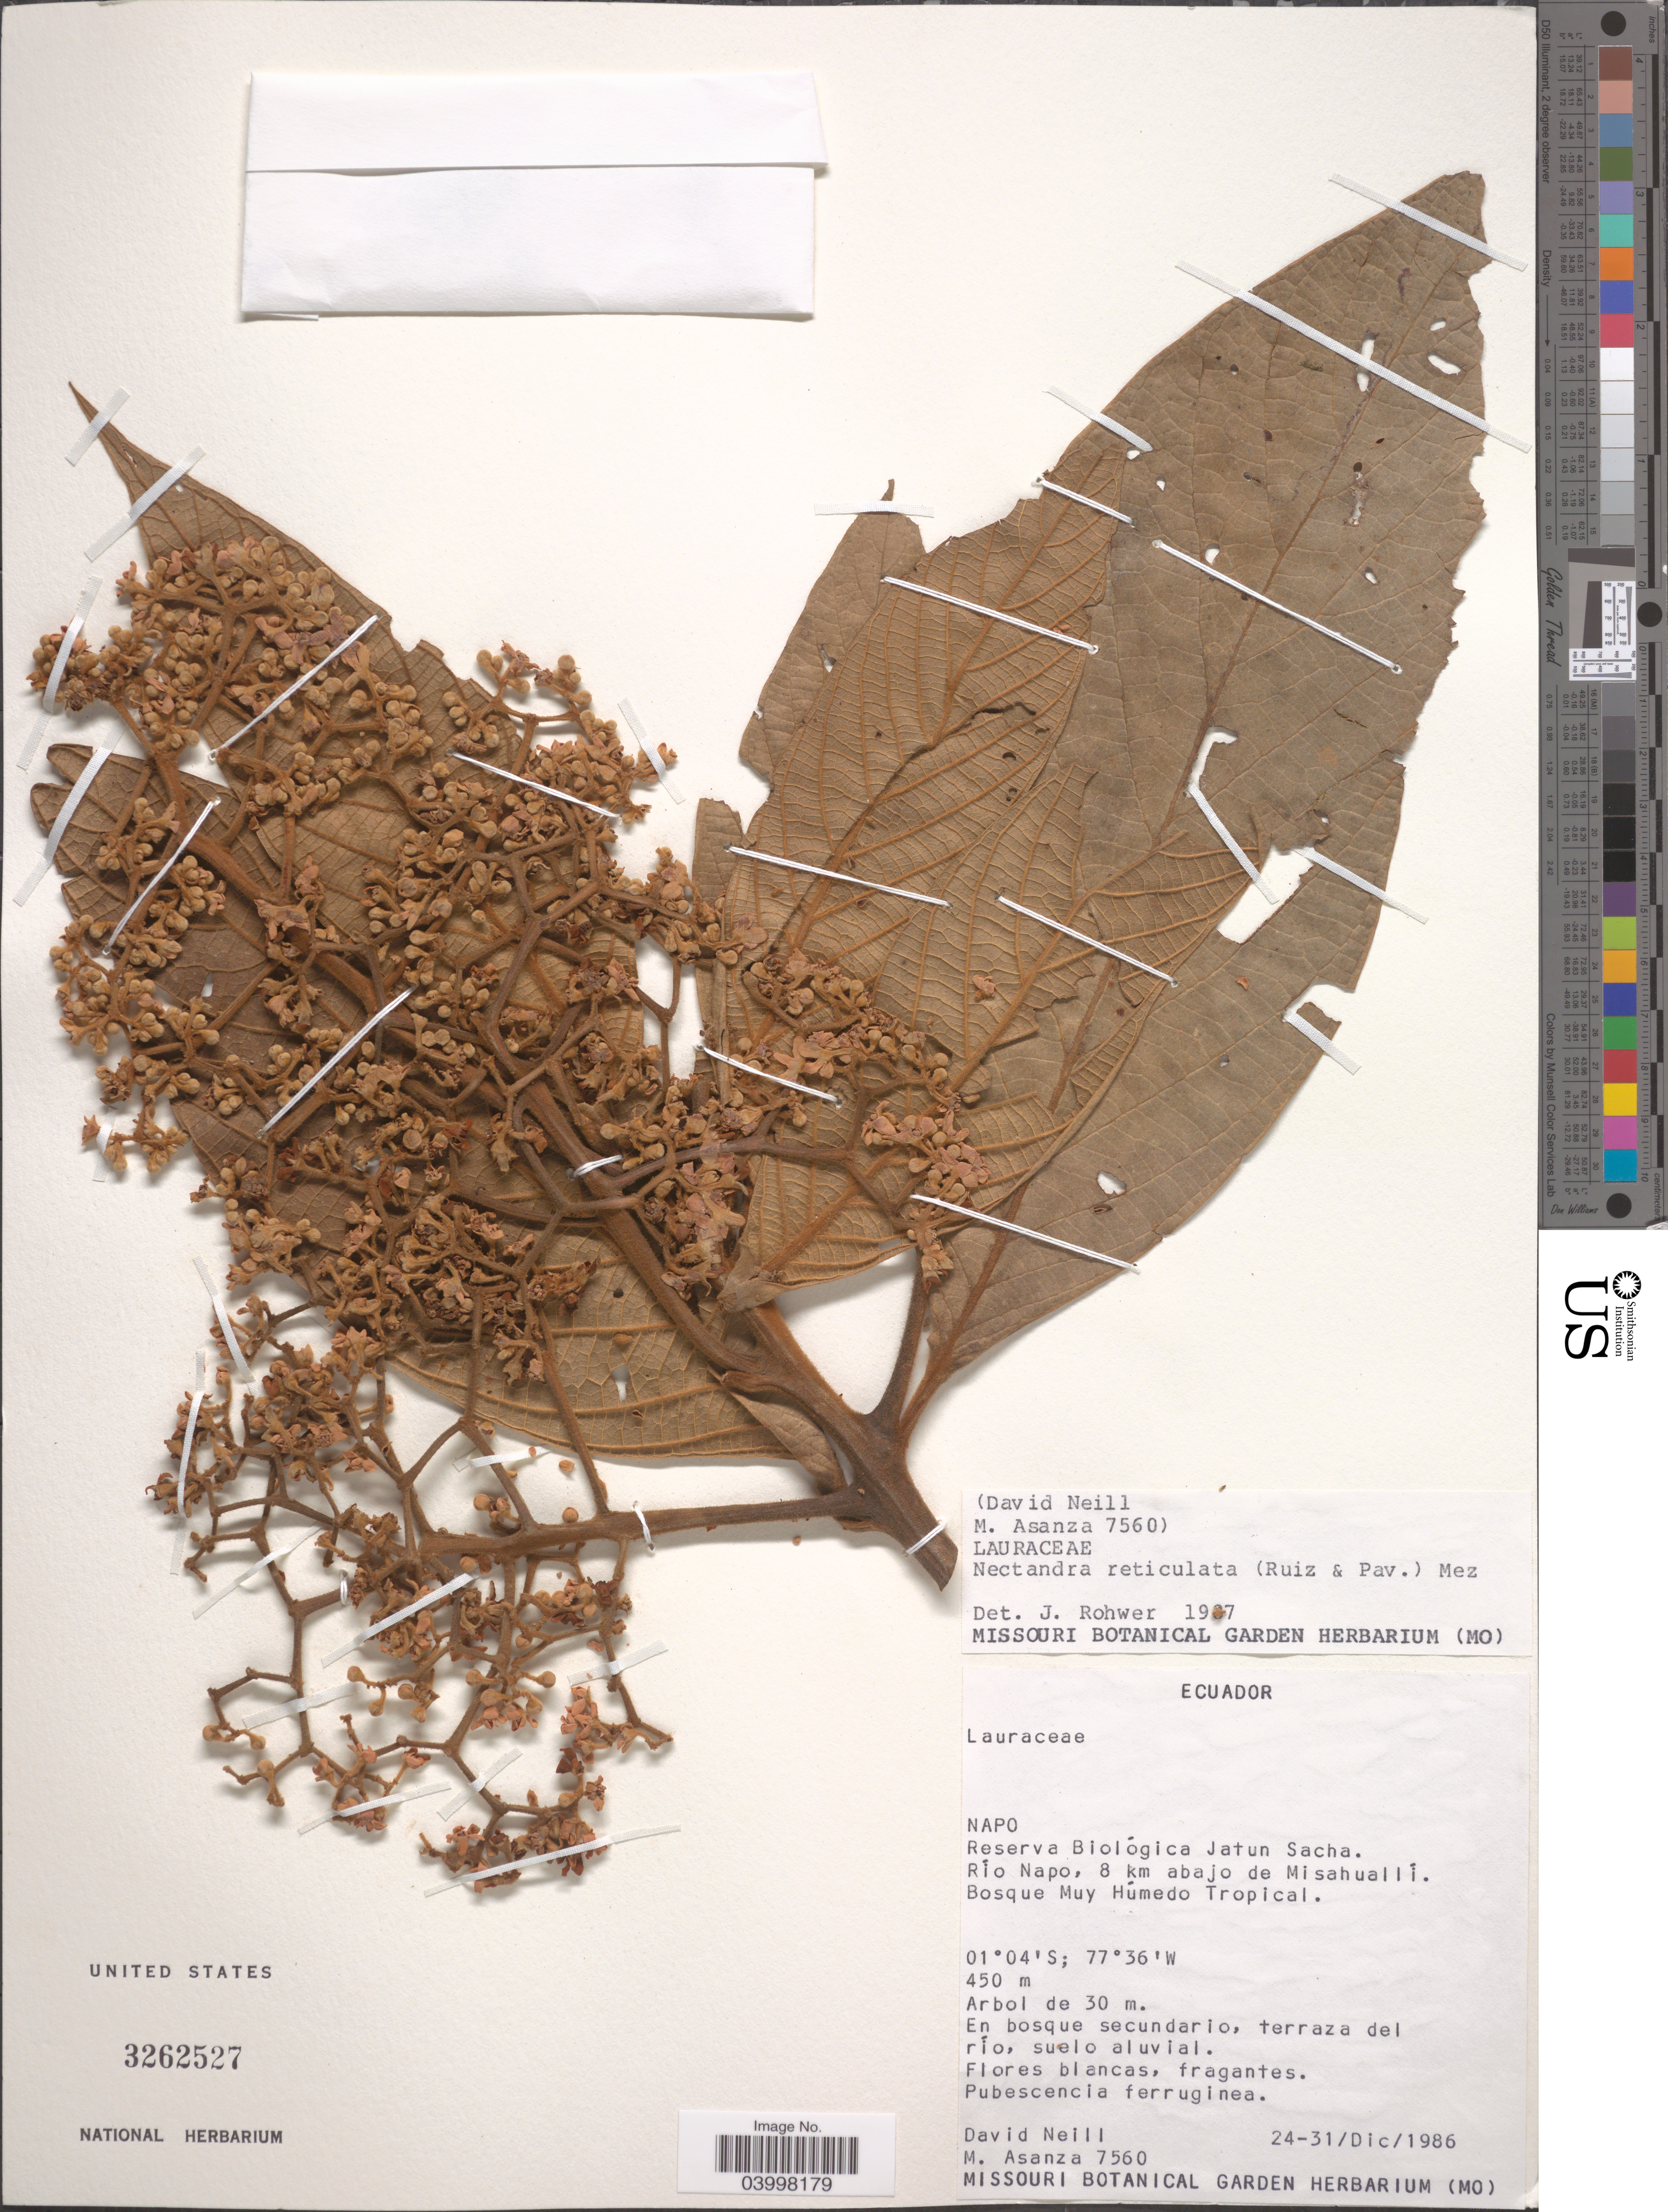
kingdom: Plantae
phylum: Tracheophyta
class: Magnoliopsida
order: Laurales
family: Lauraceae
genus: Nectandra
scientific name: Nectandra reticulata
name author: (Ruiz & Pav.) Mez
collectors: D. Neill & M. Asanza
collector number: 7560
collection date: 1986-12-24/1986-12-31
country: Ecuador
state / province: Napo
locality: Reserva Biológica Jatun Sacha. Río Napo, 8 km abajo de Misahuallí. Bosque Muy Húmedo Tropical.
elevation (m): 450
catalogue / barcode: US 3262527